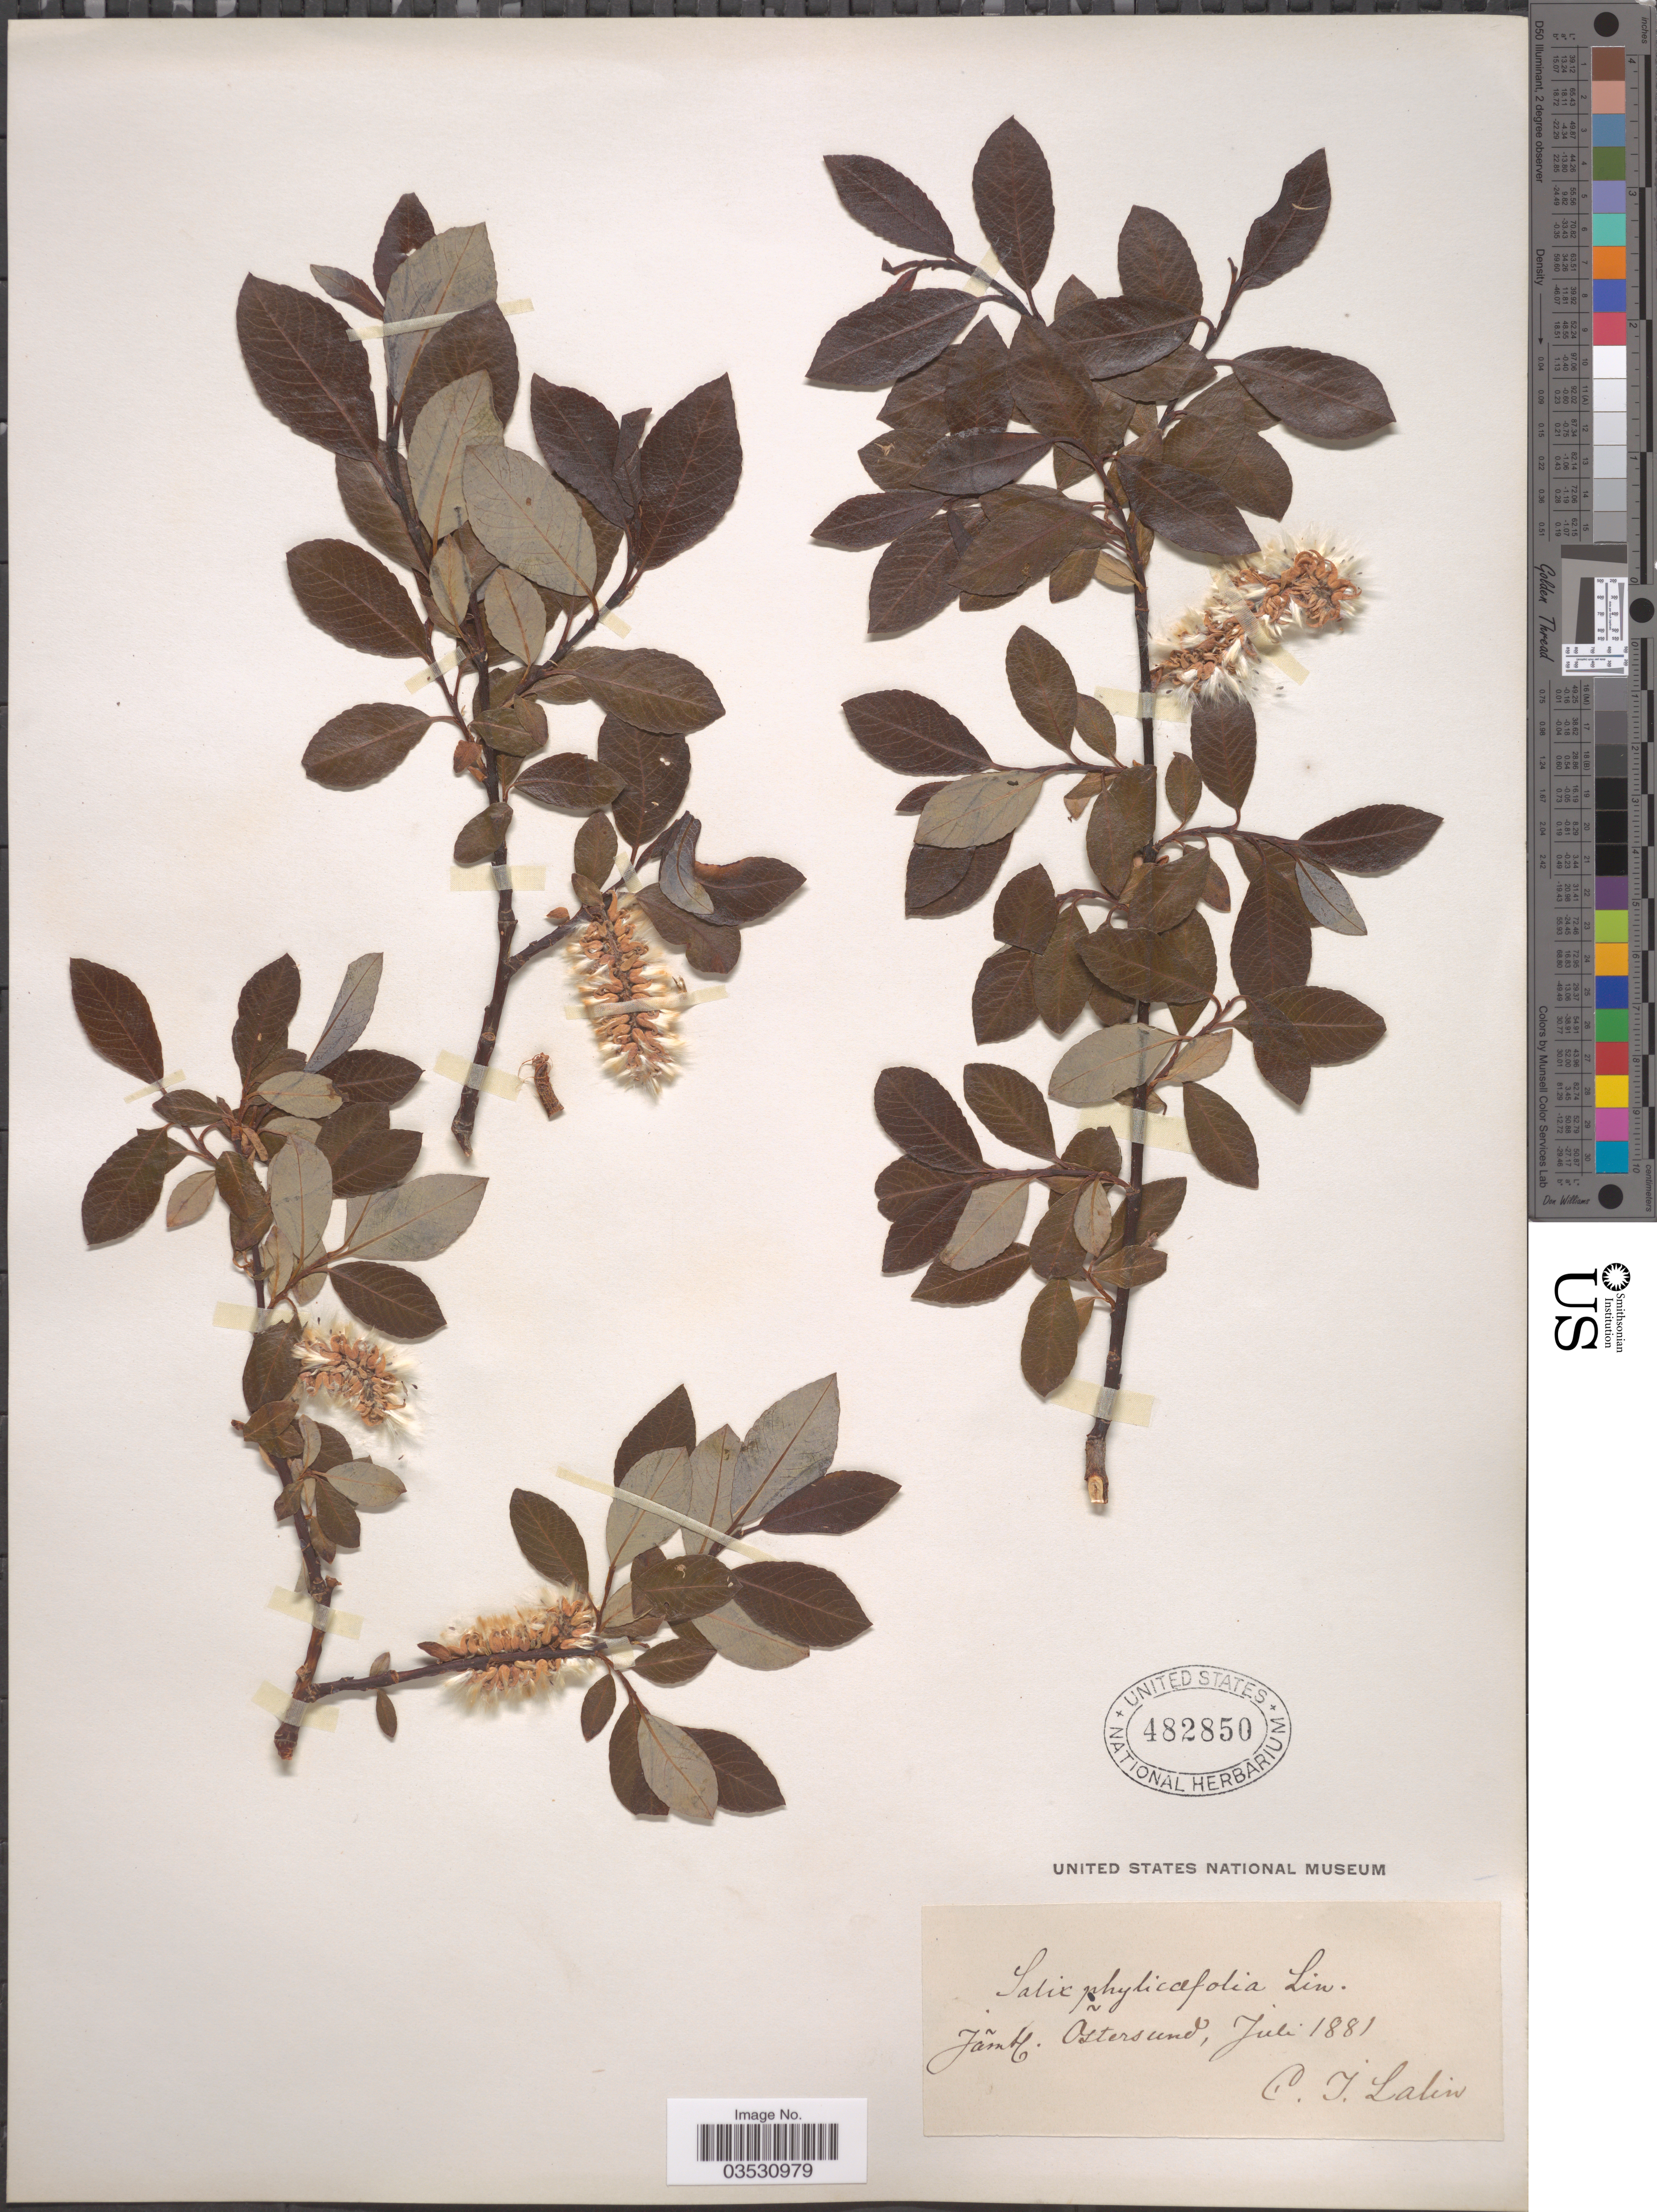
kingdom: Plantae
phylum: Tracheophyta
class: Magnoliopsida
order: Malpighiales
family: Salicaceae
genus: Salix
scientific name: Salix phylicifolia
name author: L.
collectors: C. Lalin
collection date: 1881-07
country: Sweden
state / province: Jämtland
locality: Jãmtl. Õstersund.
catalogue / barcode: US 482850